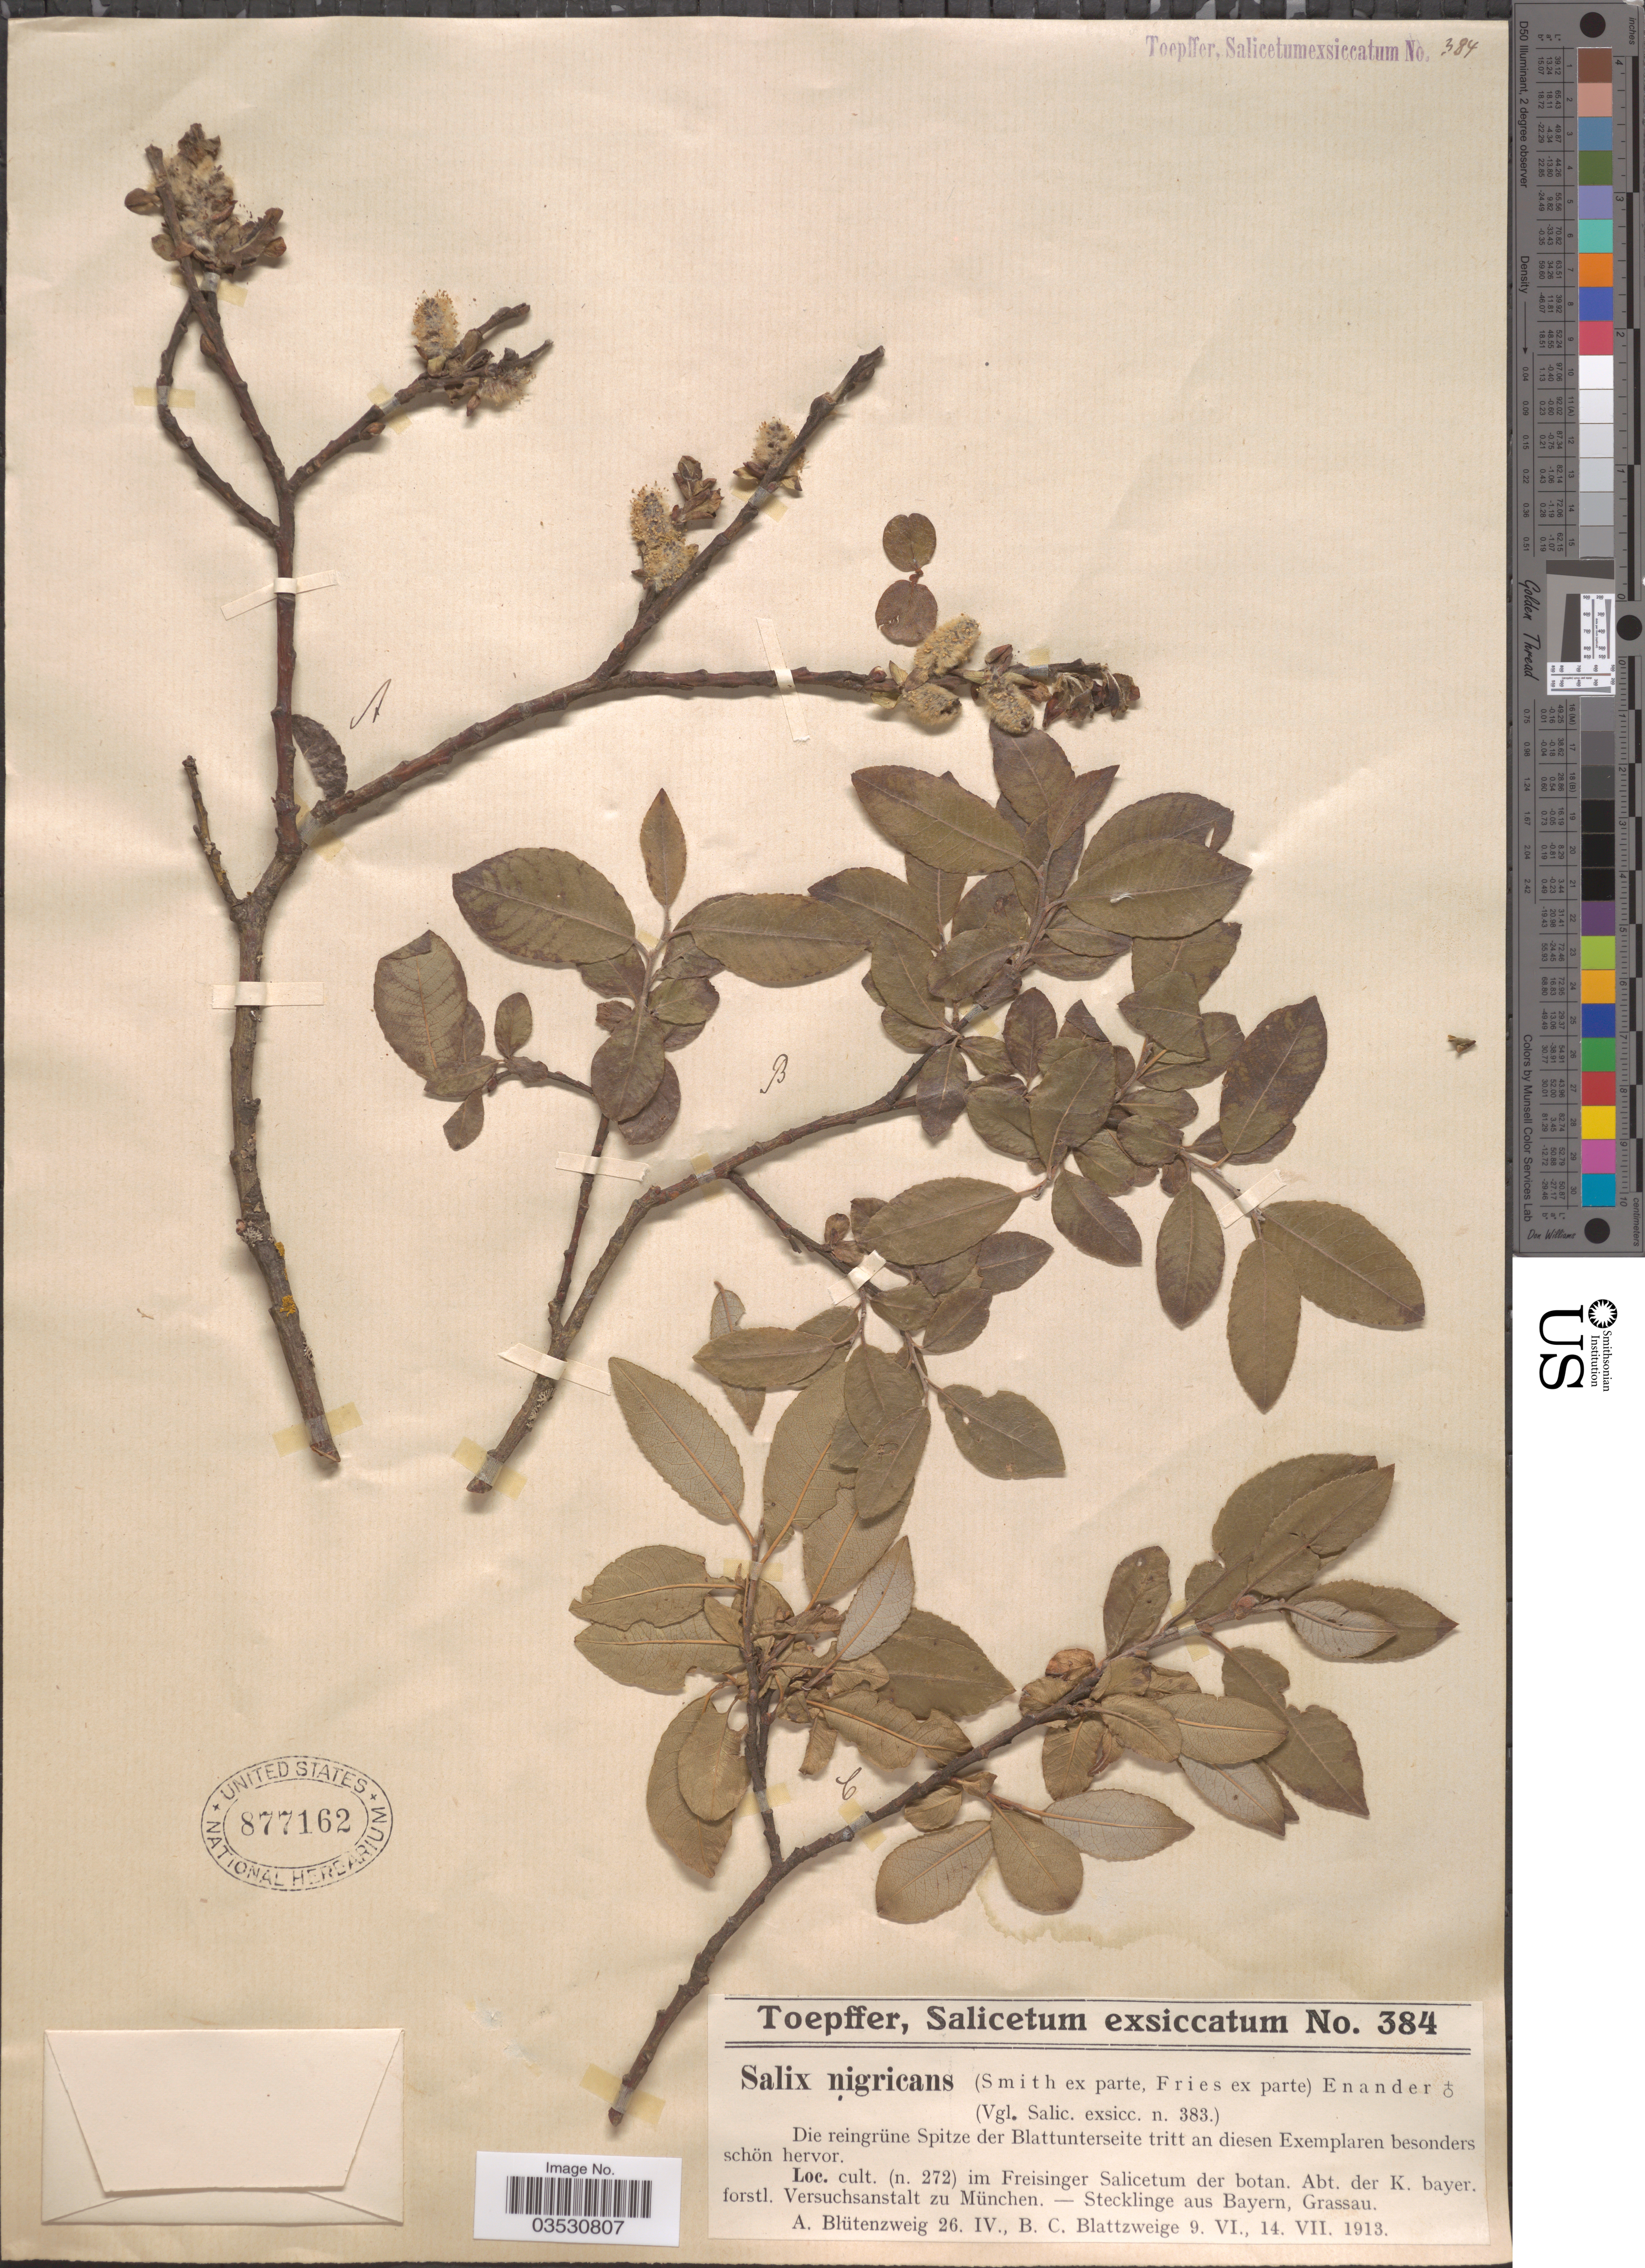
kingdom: Plantae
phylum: Tracheophyta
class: Magnoliopsida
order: Malpighiales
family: Salicaceae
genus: Salix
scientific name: Salix nigricans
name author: Sm.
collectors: A. Toepffer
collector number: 384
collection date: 1913-04-26/1913-07-14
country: Germany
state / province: Bayern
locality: Im Freisinger Salicetum der botan. Abt. der K. bayer. forstl. Versuchsanstalt zu München.-Stecklinge aus Bayern, Grassau.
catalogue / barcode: US 877162